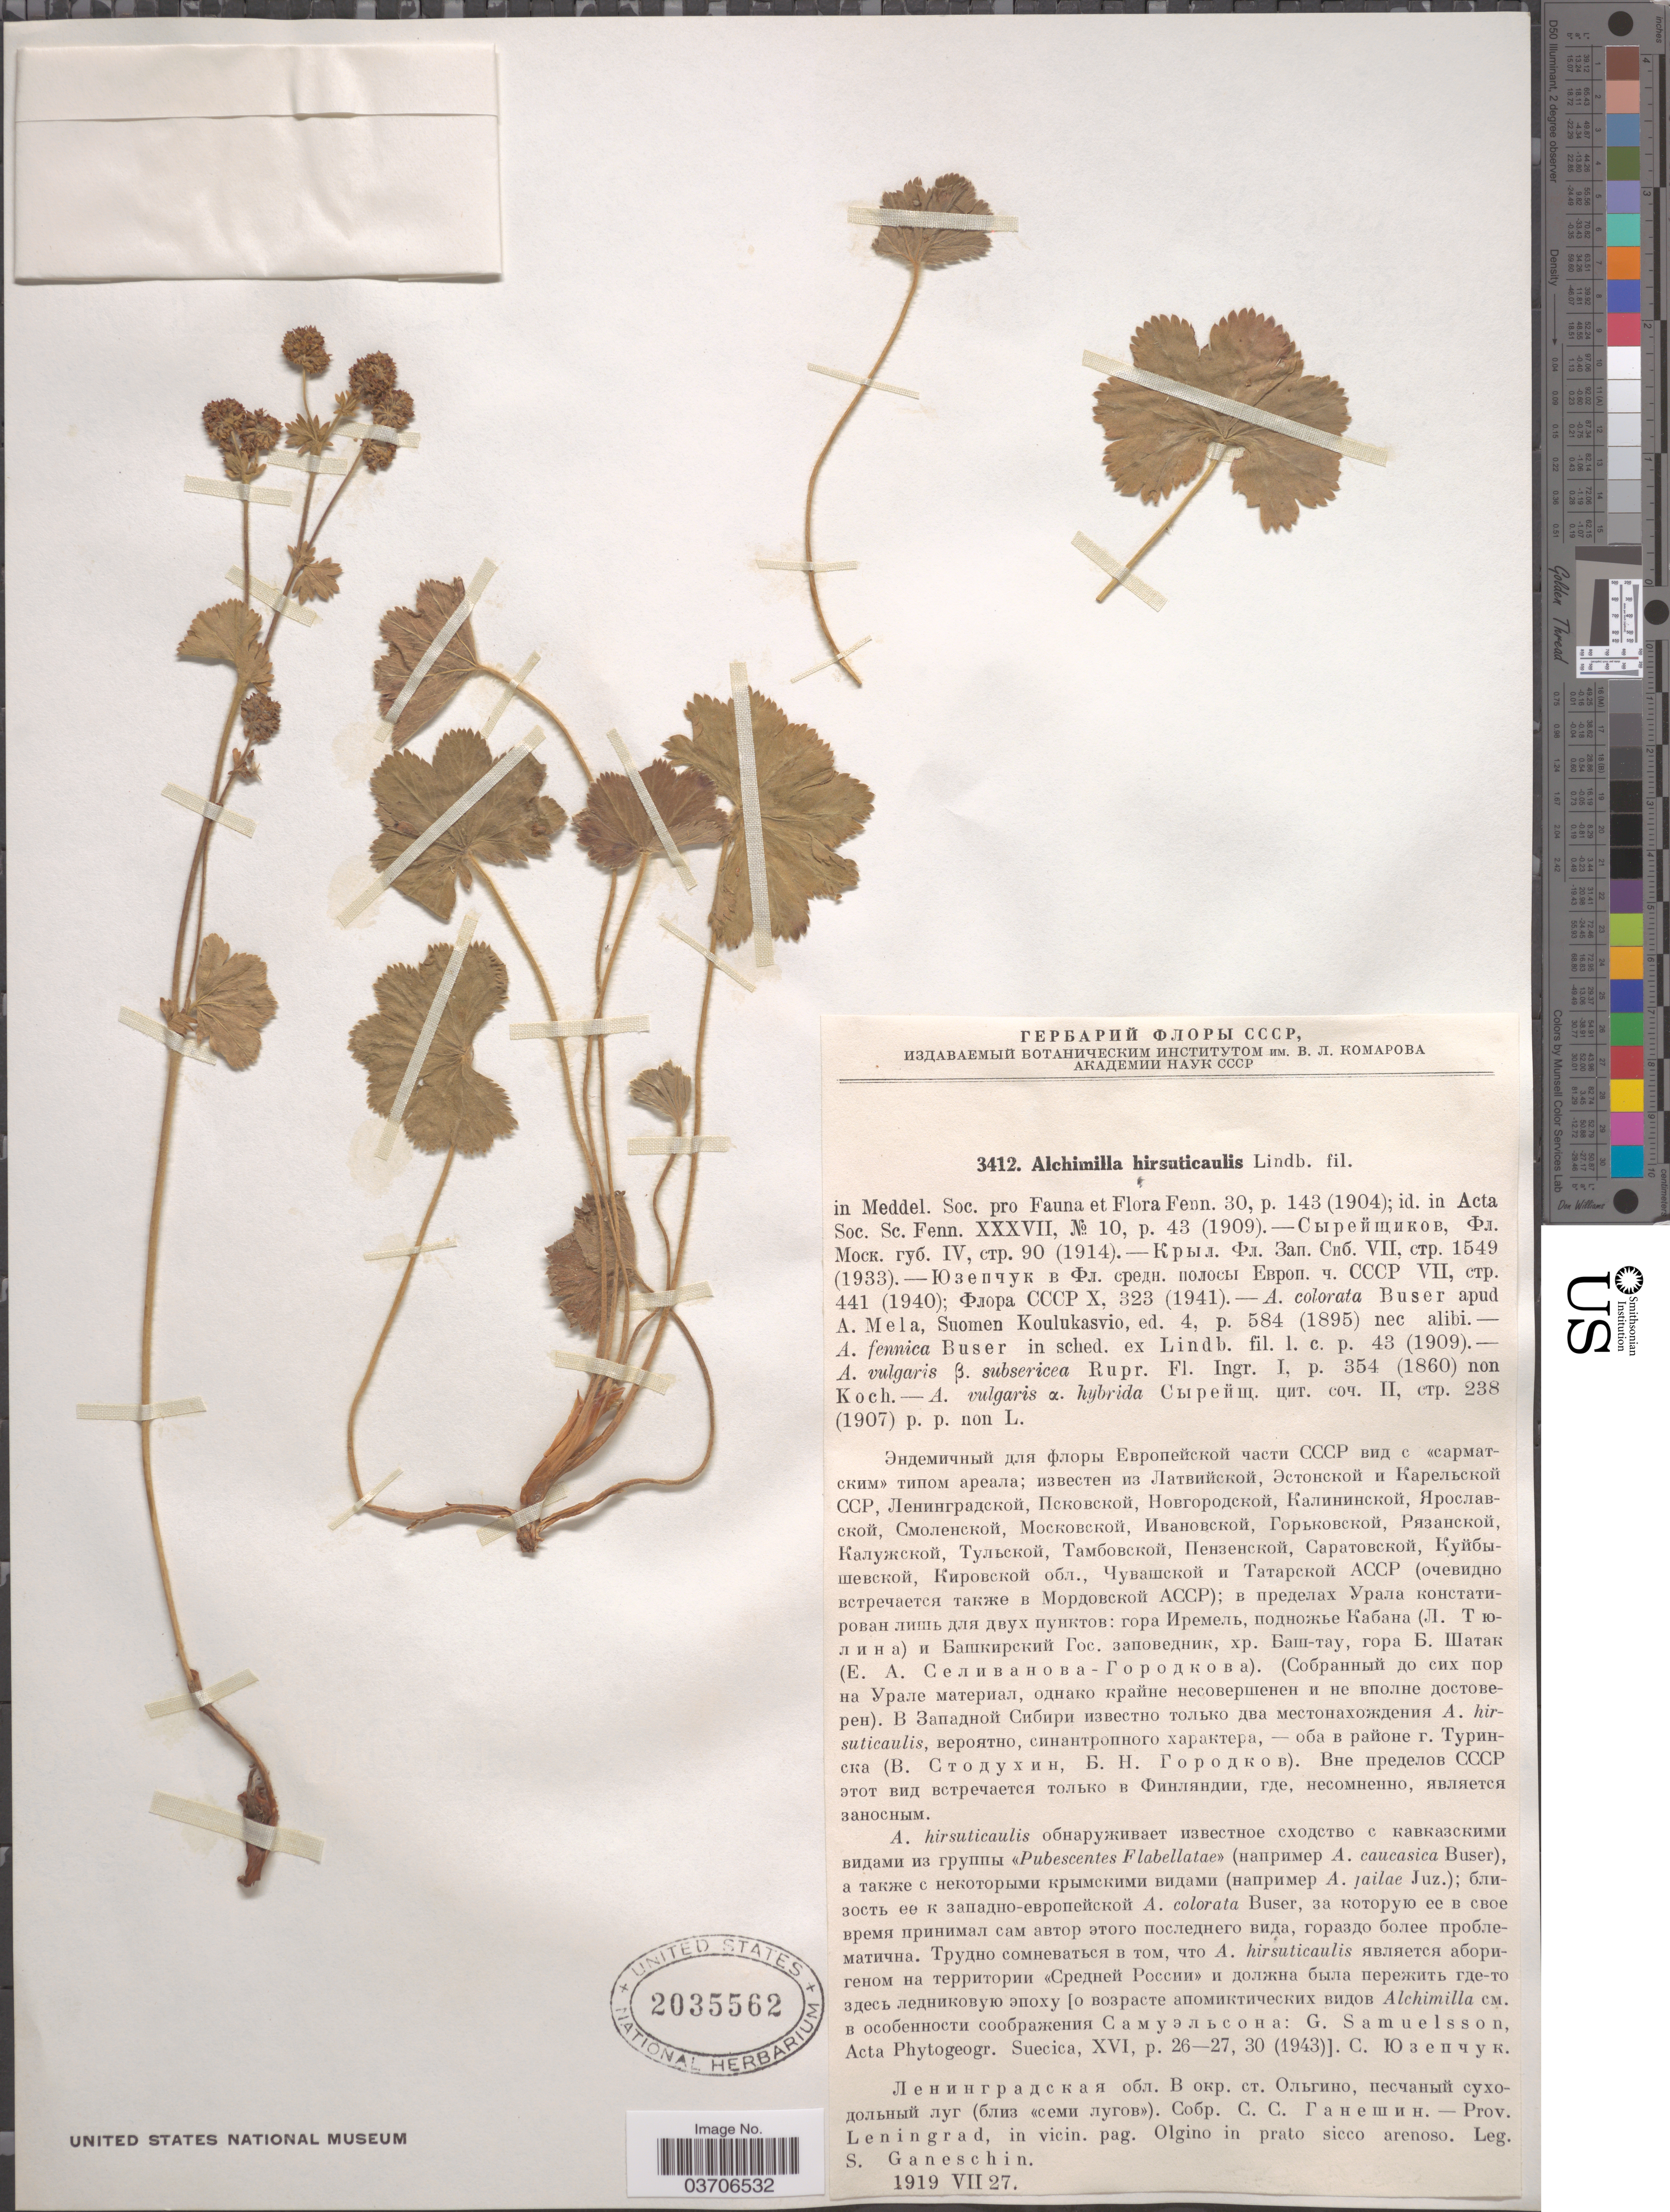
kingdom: Plantae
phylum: Tracheophyta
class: Magnoliopsida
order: Rosales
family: Rosaceae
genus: Alchemilla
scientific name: Alchemilla hirsuticaulis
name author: H. Lindb.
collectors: S. Ganeschin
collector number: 3412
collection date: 1919-07-27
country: Russian Federation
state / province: Leningrad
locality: Prov. Leningrad, in vicin. pag. Olgino in prato sicco arenoso.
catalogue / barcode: US 2035562